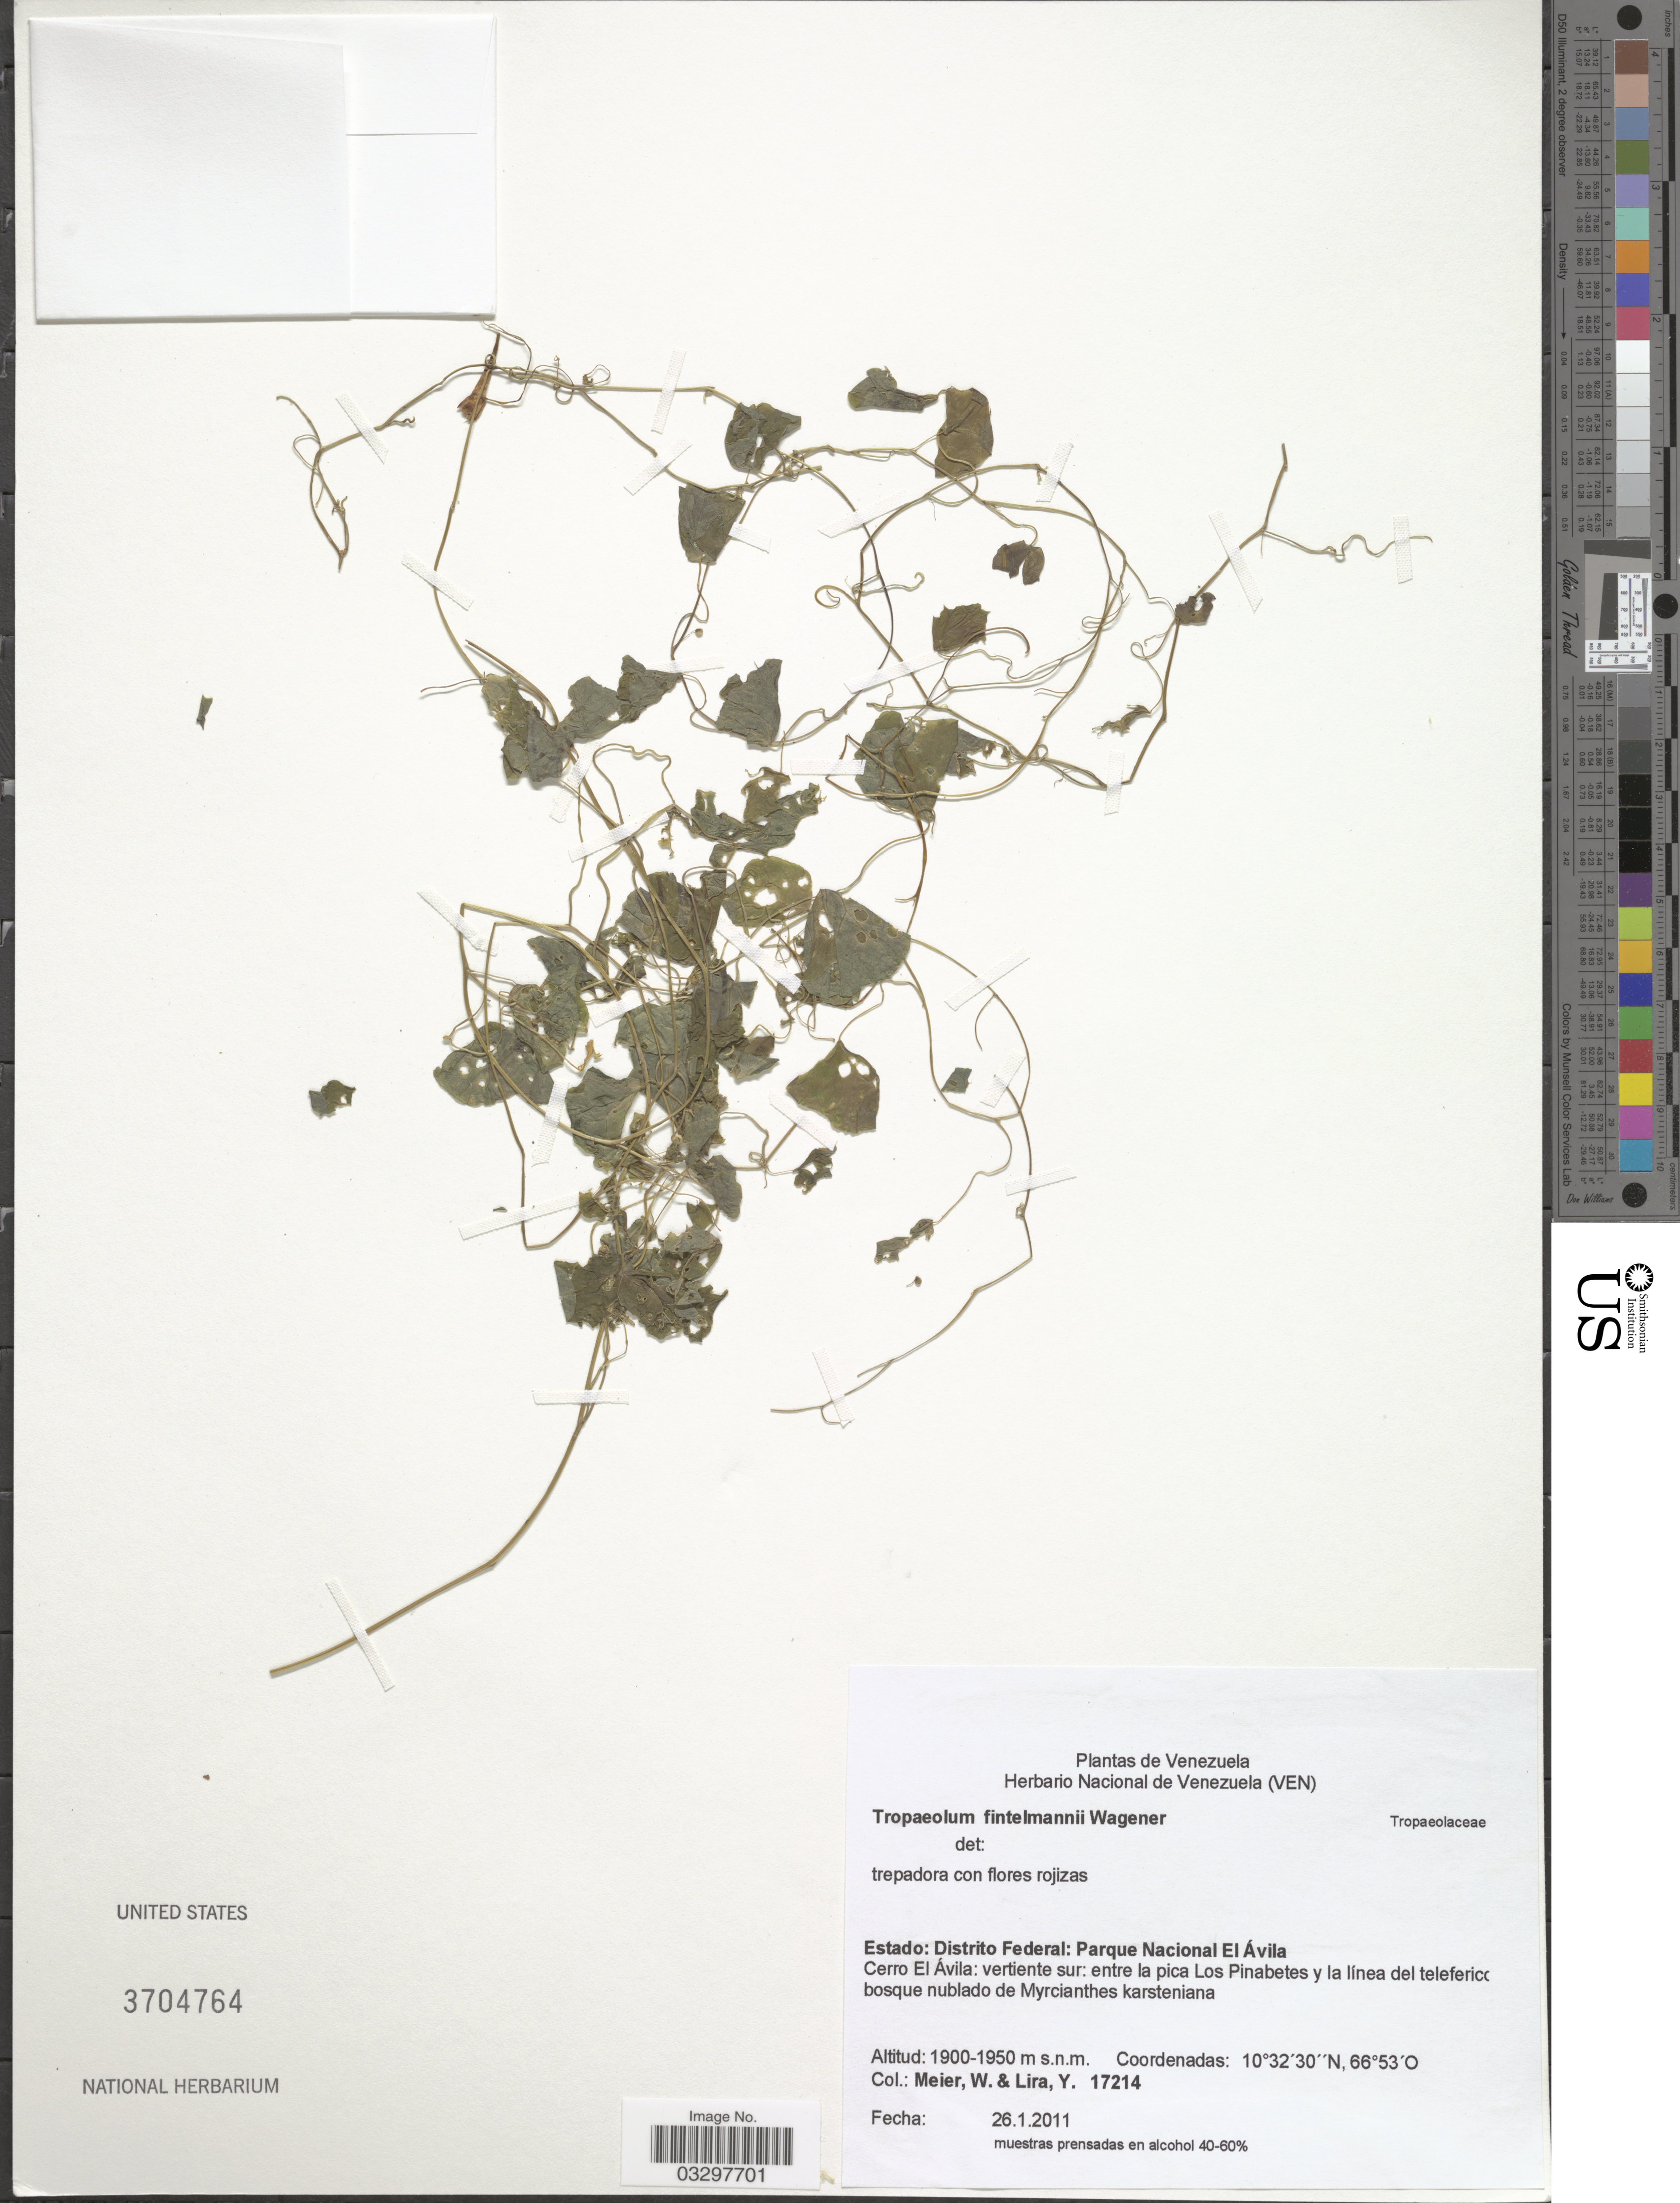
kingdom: Plantae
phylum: Tracheophyta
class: Magnoliopsida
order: Brassicales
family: Tropaeolaceae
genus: Tropaeolum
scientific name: Tropaeolum fintelmannii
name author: Schltdl.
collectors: W. Meier & Y. Lira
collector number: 17214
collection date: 2011-01-26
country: Venezuela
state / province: Miranda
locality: Estado: Distrito Federal: Parque Nacional El Avila. Cerro El Avila: vertiente sur: entre la pica Los Pinabetes.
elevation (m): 1900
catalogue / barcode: US 3704764